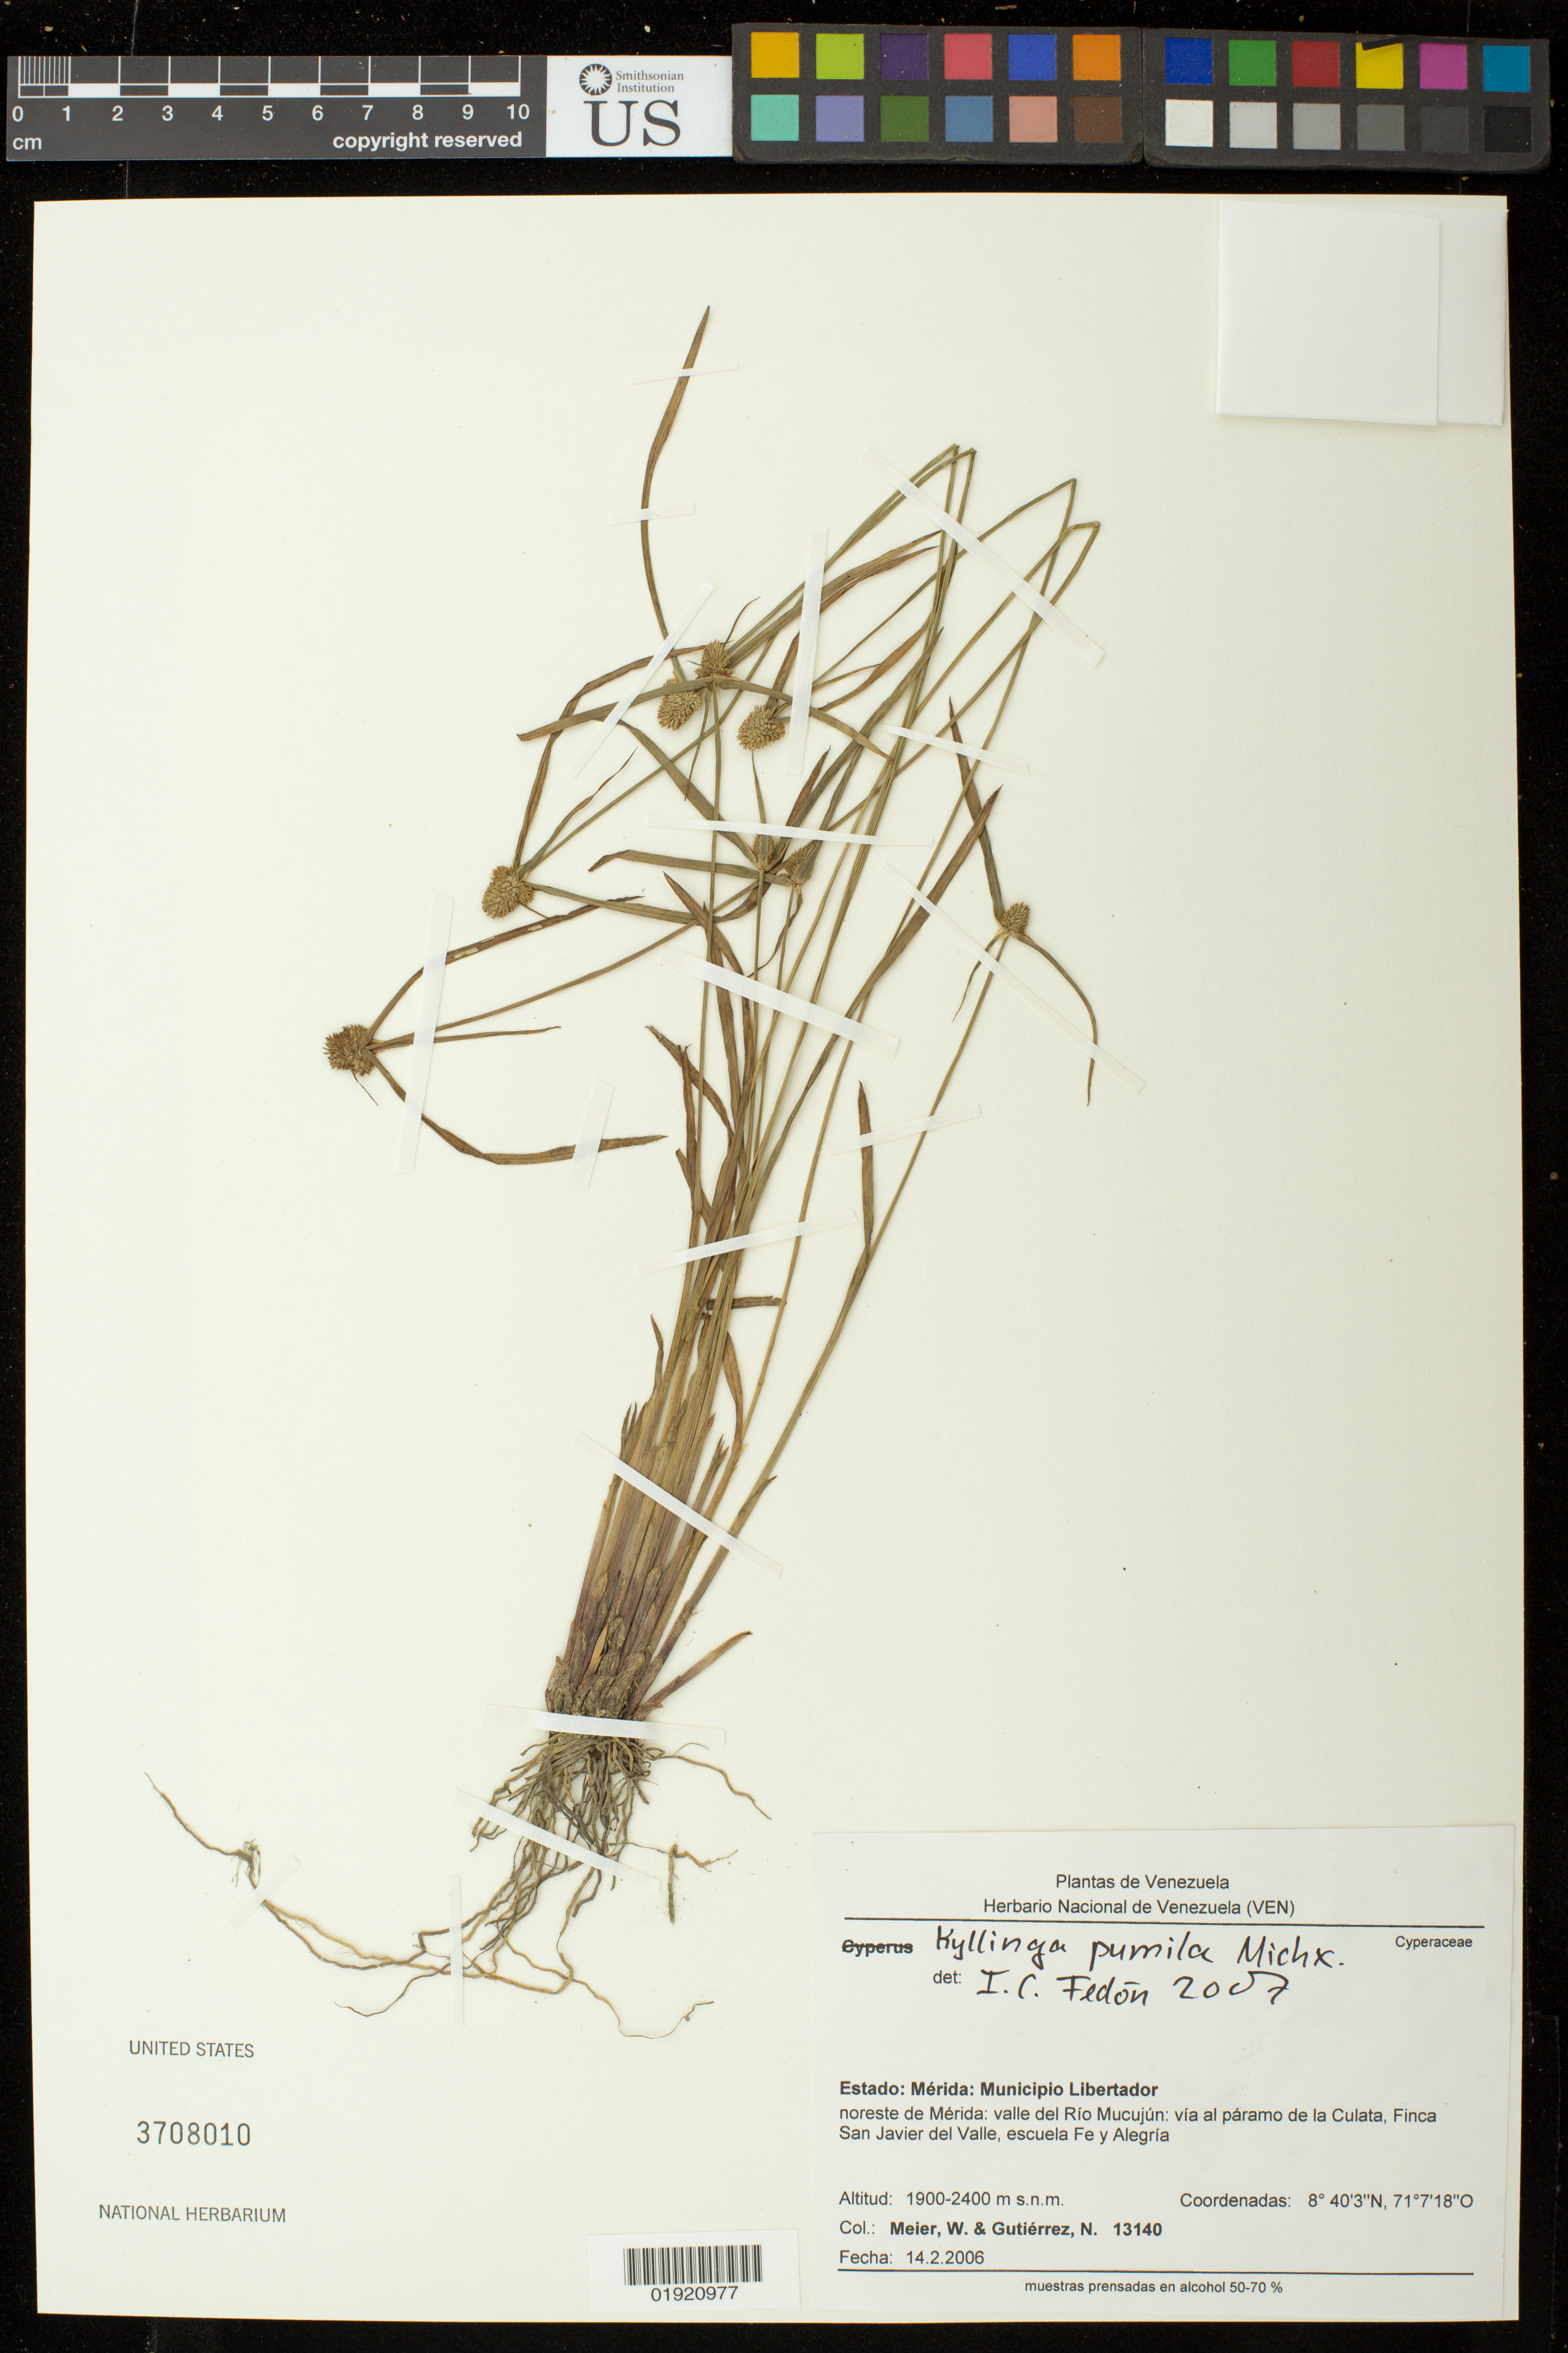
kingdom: Plantae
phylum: Tracheophyta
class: Liliopsida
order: Poales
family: Cyperaceae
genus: Cyperus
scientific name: Cyperus hortensis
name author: (Salzm. ex Steud.) Dorr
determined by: Strong, Mark T., (BOT), Smithsonian Institution - National Museum of Natural History (UNITED STATES)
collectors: W. Meier & N. Gutierrez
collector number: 13140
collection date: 2006-02-14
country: Venezuela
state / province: Mérida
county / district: Libertador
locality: Estado: Merida: Municipio Libertador. noreste de Merida: valle del Rio Mucujun: via al paramo de la Culata: Finca San Javier del Valle, escuela Fe y Alegria.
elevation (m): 1900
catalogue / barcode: US 3708010